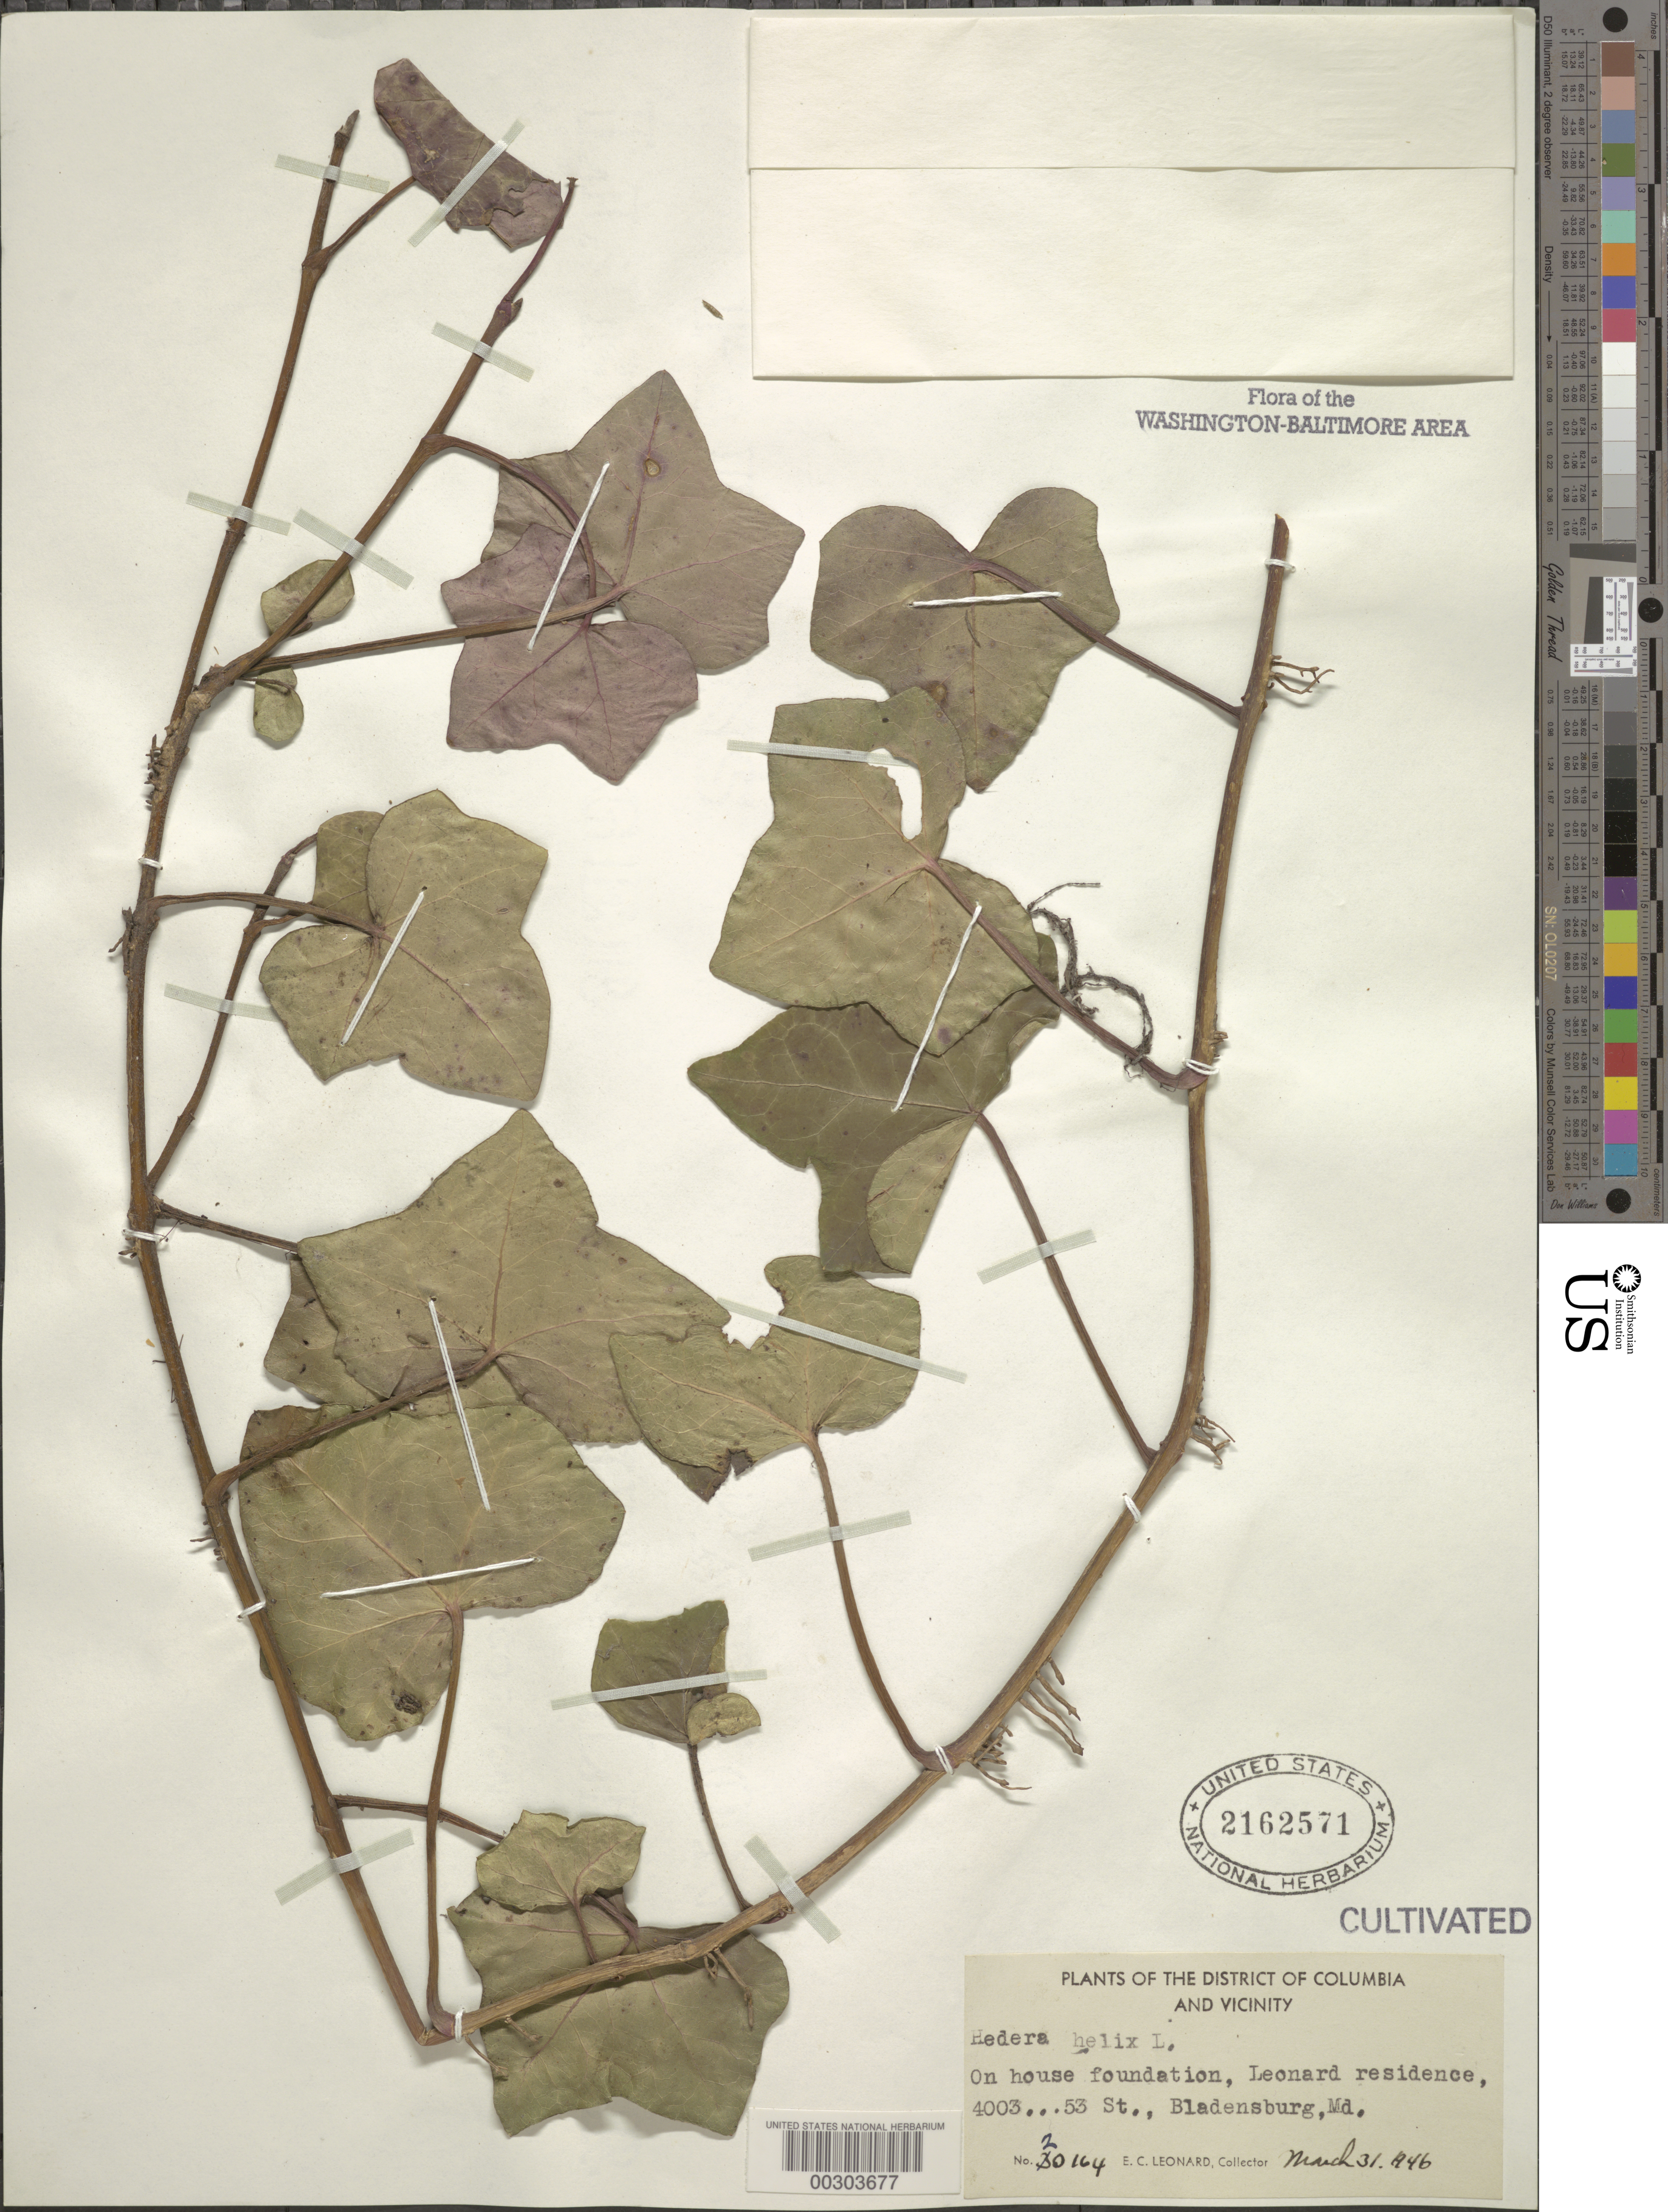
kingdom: Plantae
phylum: Tracheophyta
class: Magnoliopsida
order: Apiales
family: Araliaceae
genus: Hedera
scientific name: Hedera helix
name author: L.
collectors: E. C. Leonard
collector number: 20164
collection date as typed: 31 Mar 1946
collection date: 1946-03-31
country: United States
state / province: Maryland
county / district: Prince George's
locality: Bladensburg, 4003 53 St, Leonard residence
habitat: On house foundation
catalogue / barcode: US 2162571